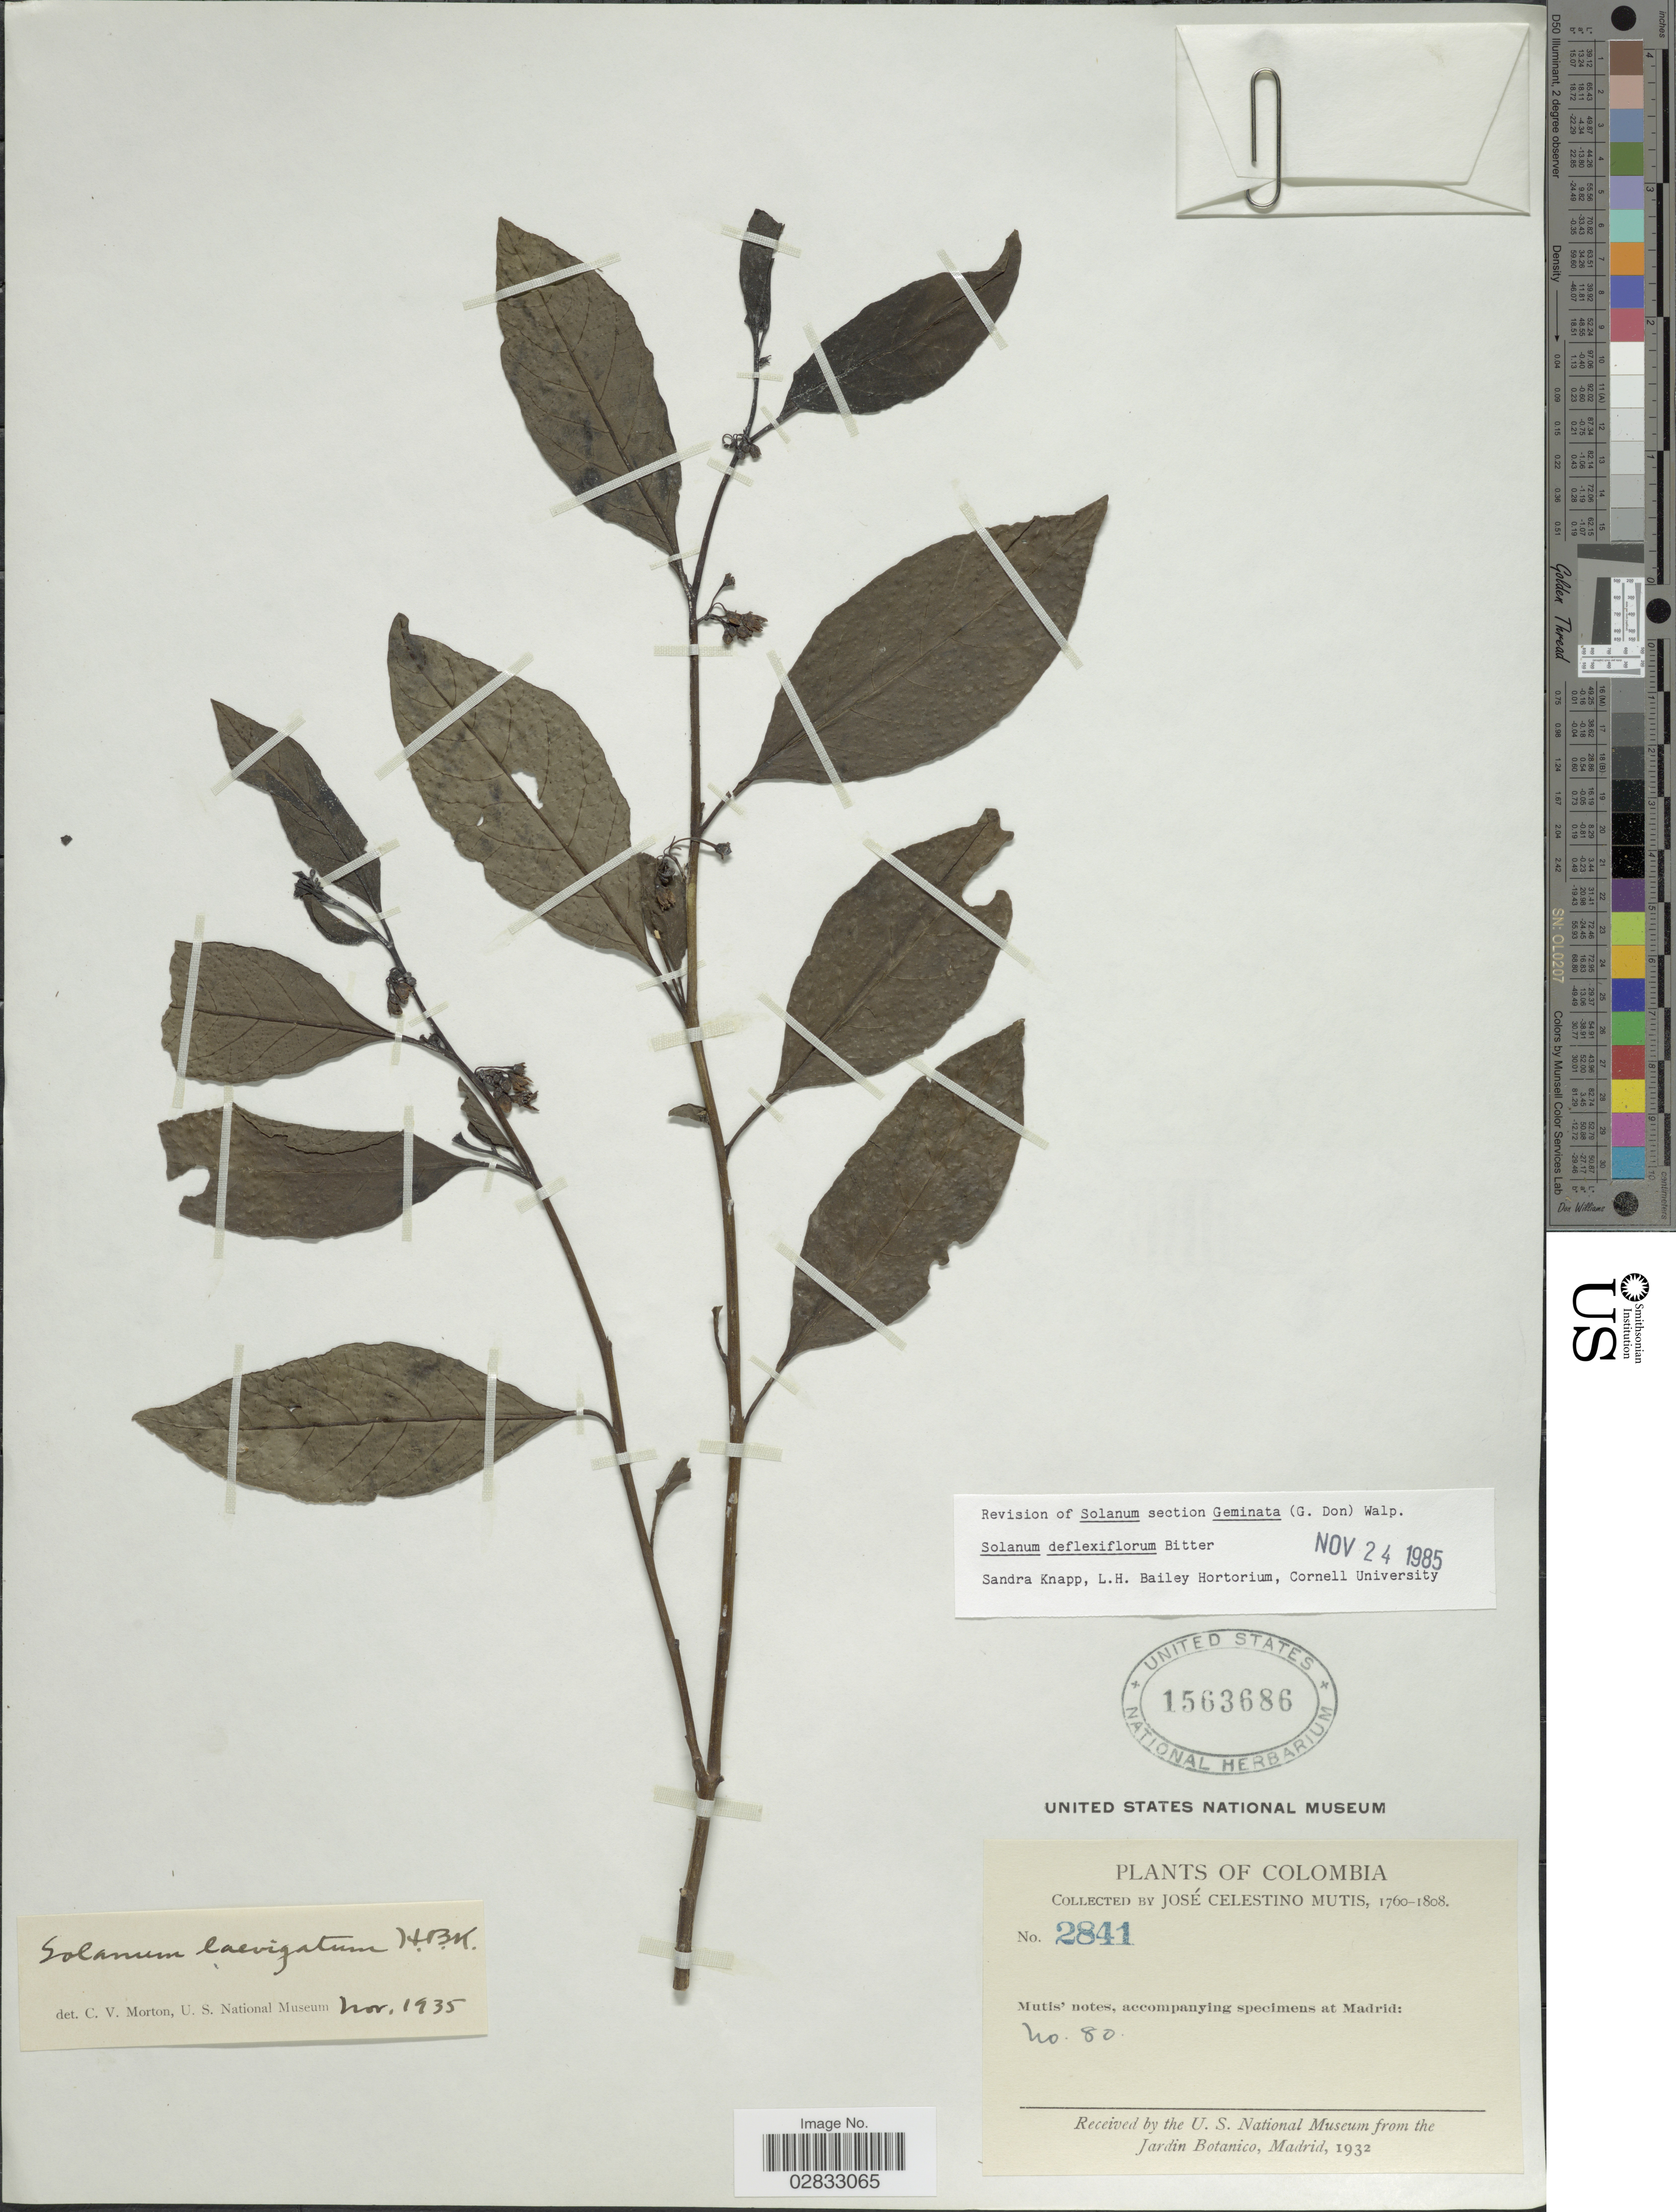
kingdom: Plantae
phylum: Tracheophyta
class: Magnoliopsida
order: Solanales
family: Solanaceae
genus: Solanum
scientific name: Solanum deflexiflorum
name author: Bitter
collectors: J. C. B. Mutis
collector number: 2841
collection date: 1760/1808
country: Colombia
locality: Mutis'notes, accompanying specimens at Madrid: no. 88.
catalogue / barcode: US 1563686